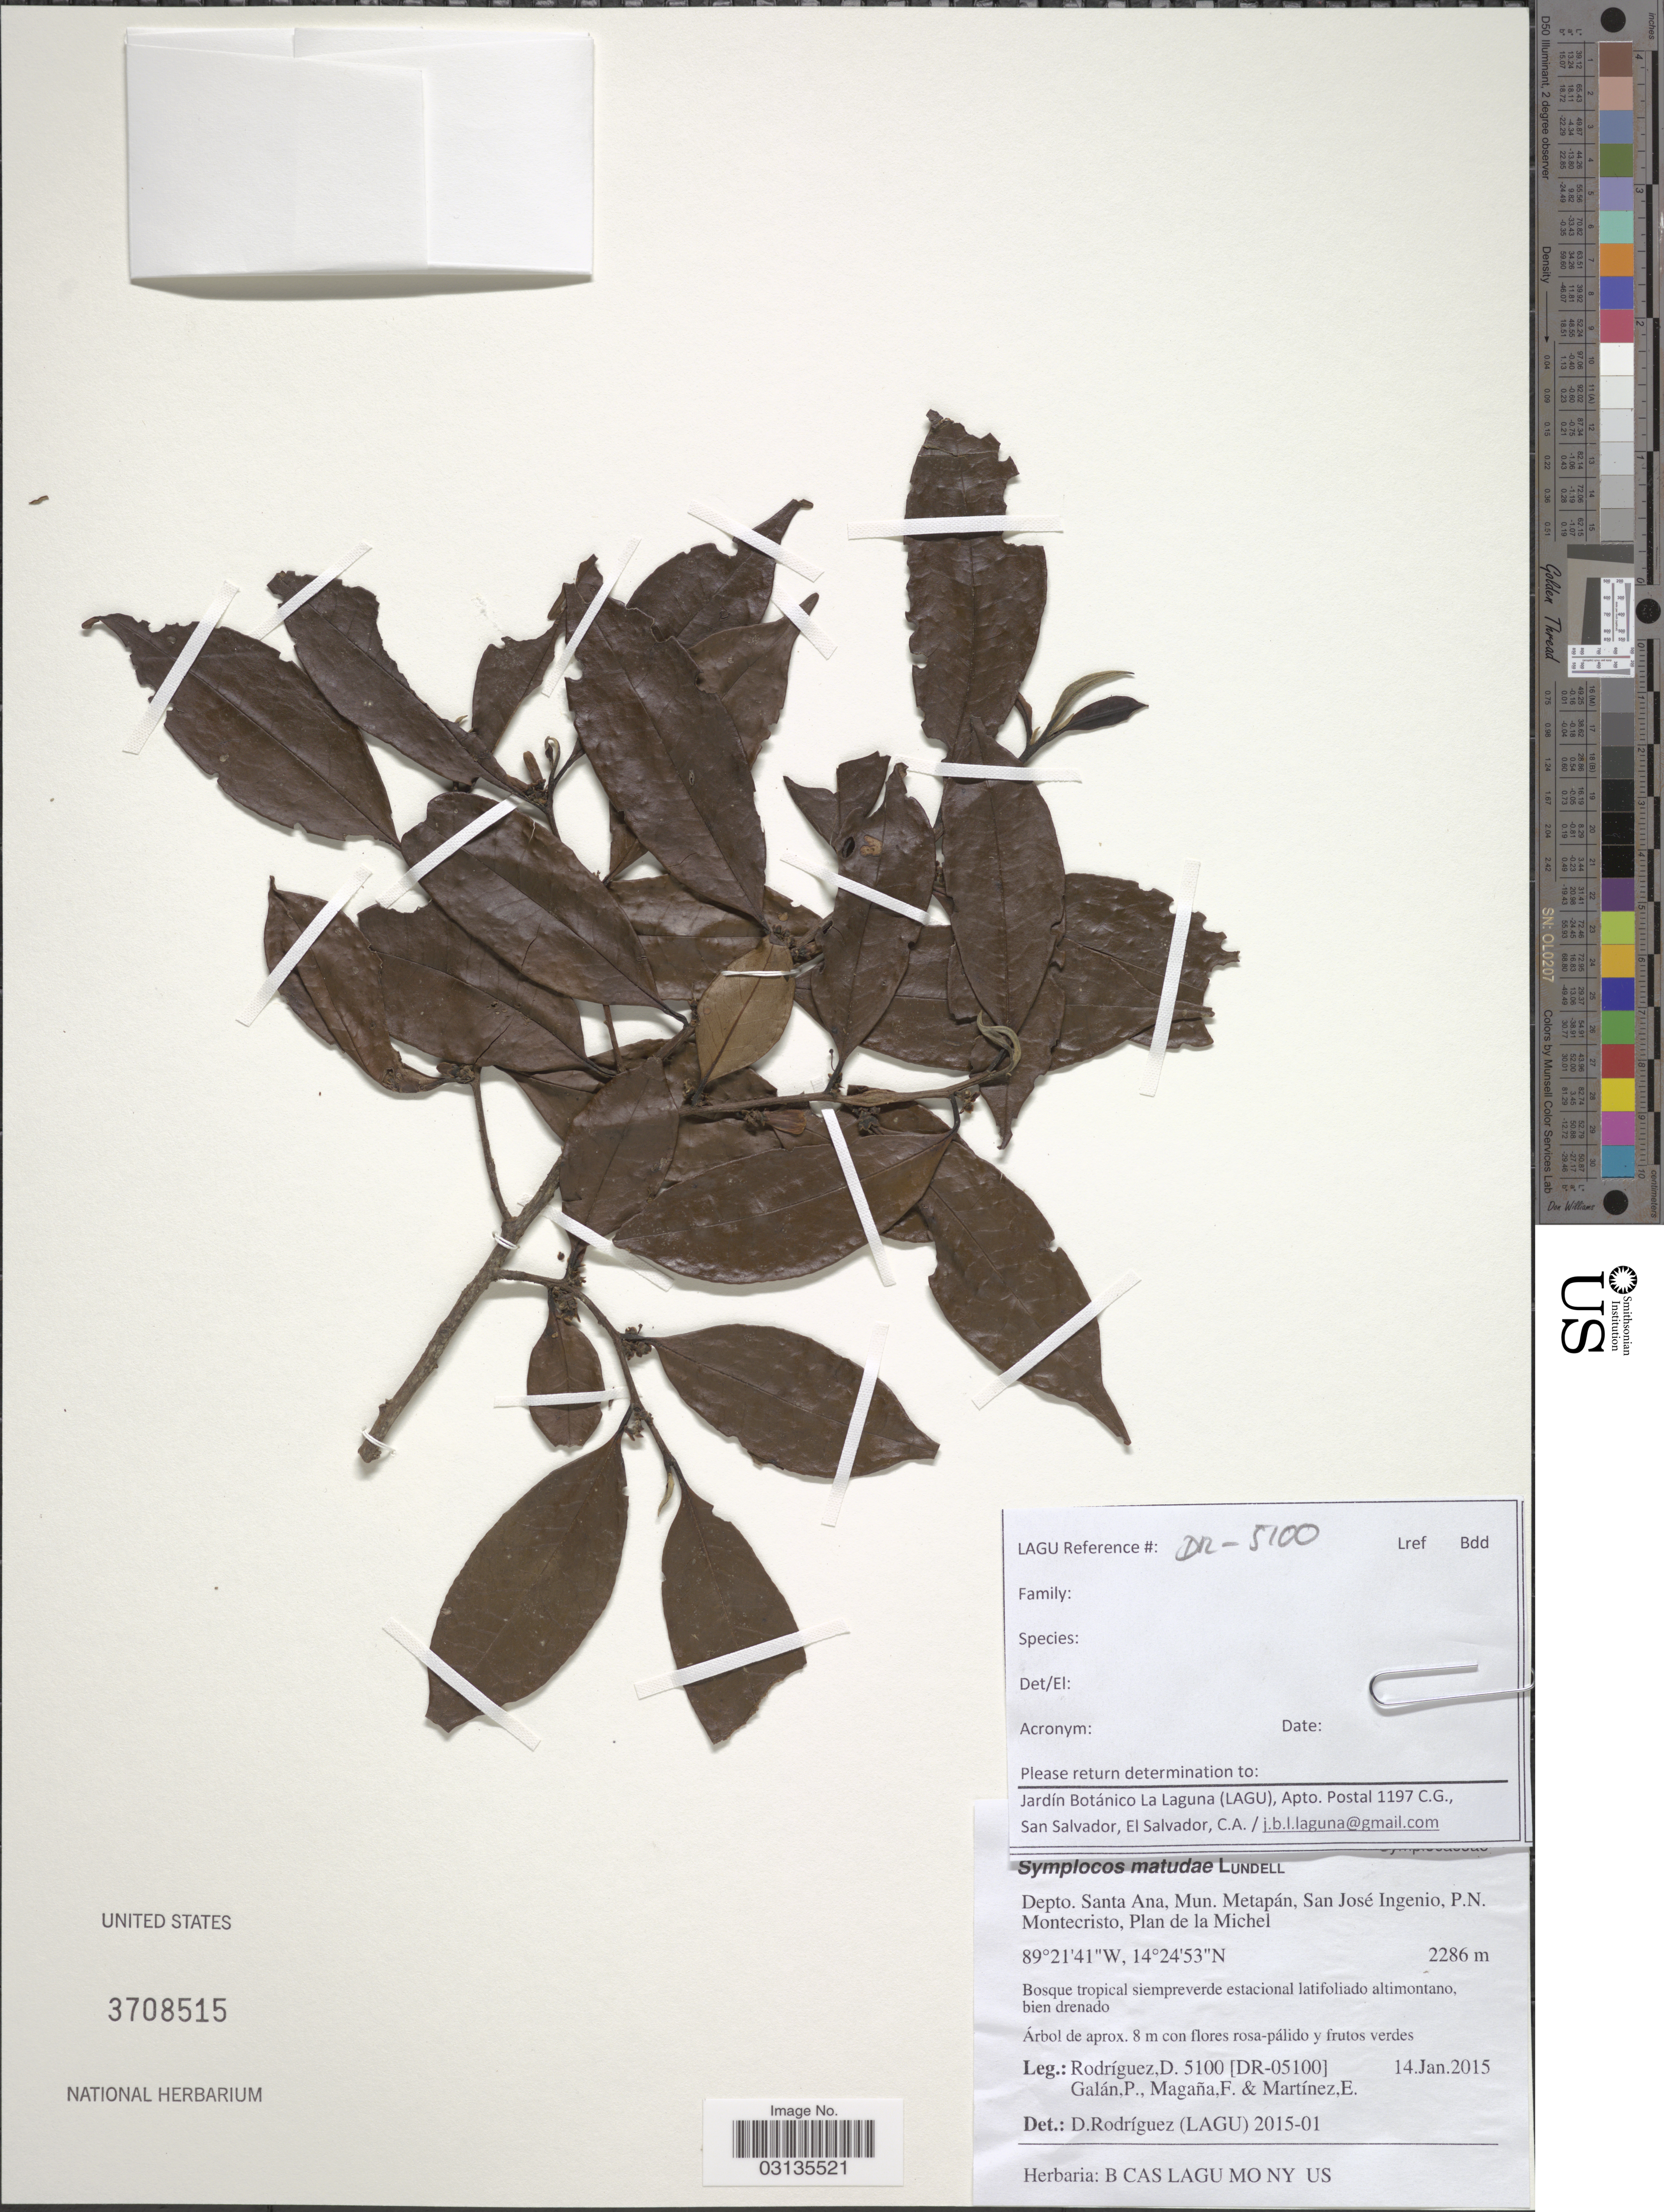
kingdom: Plantae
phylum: Tracheophyta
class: Magnoliopsida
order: Ericales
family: Symplocaceae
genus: Symplocos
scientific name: Symplocos matudae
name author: Lundell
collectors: D. Rodriguez, P. Galan, F. Magaña & E. Martínez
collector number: D5100[DR-05100]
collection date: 2015-01-14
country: El Salvador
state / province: Santa Ana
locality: Depto. Santa Ana, Mun. Metapán, San José Ingenio, P. N. Montecristo, Plan de la Michel.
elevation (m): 2286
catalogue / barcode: US 3708515